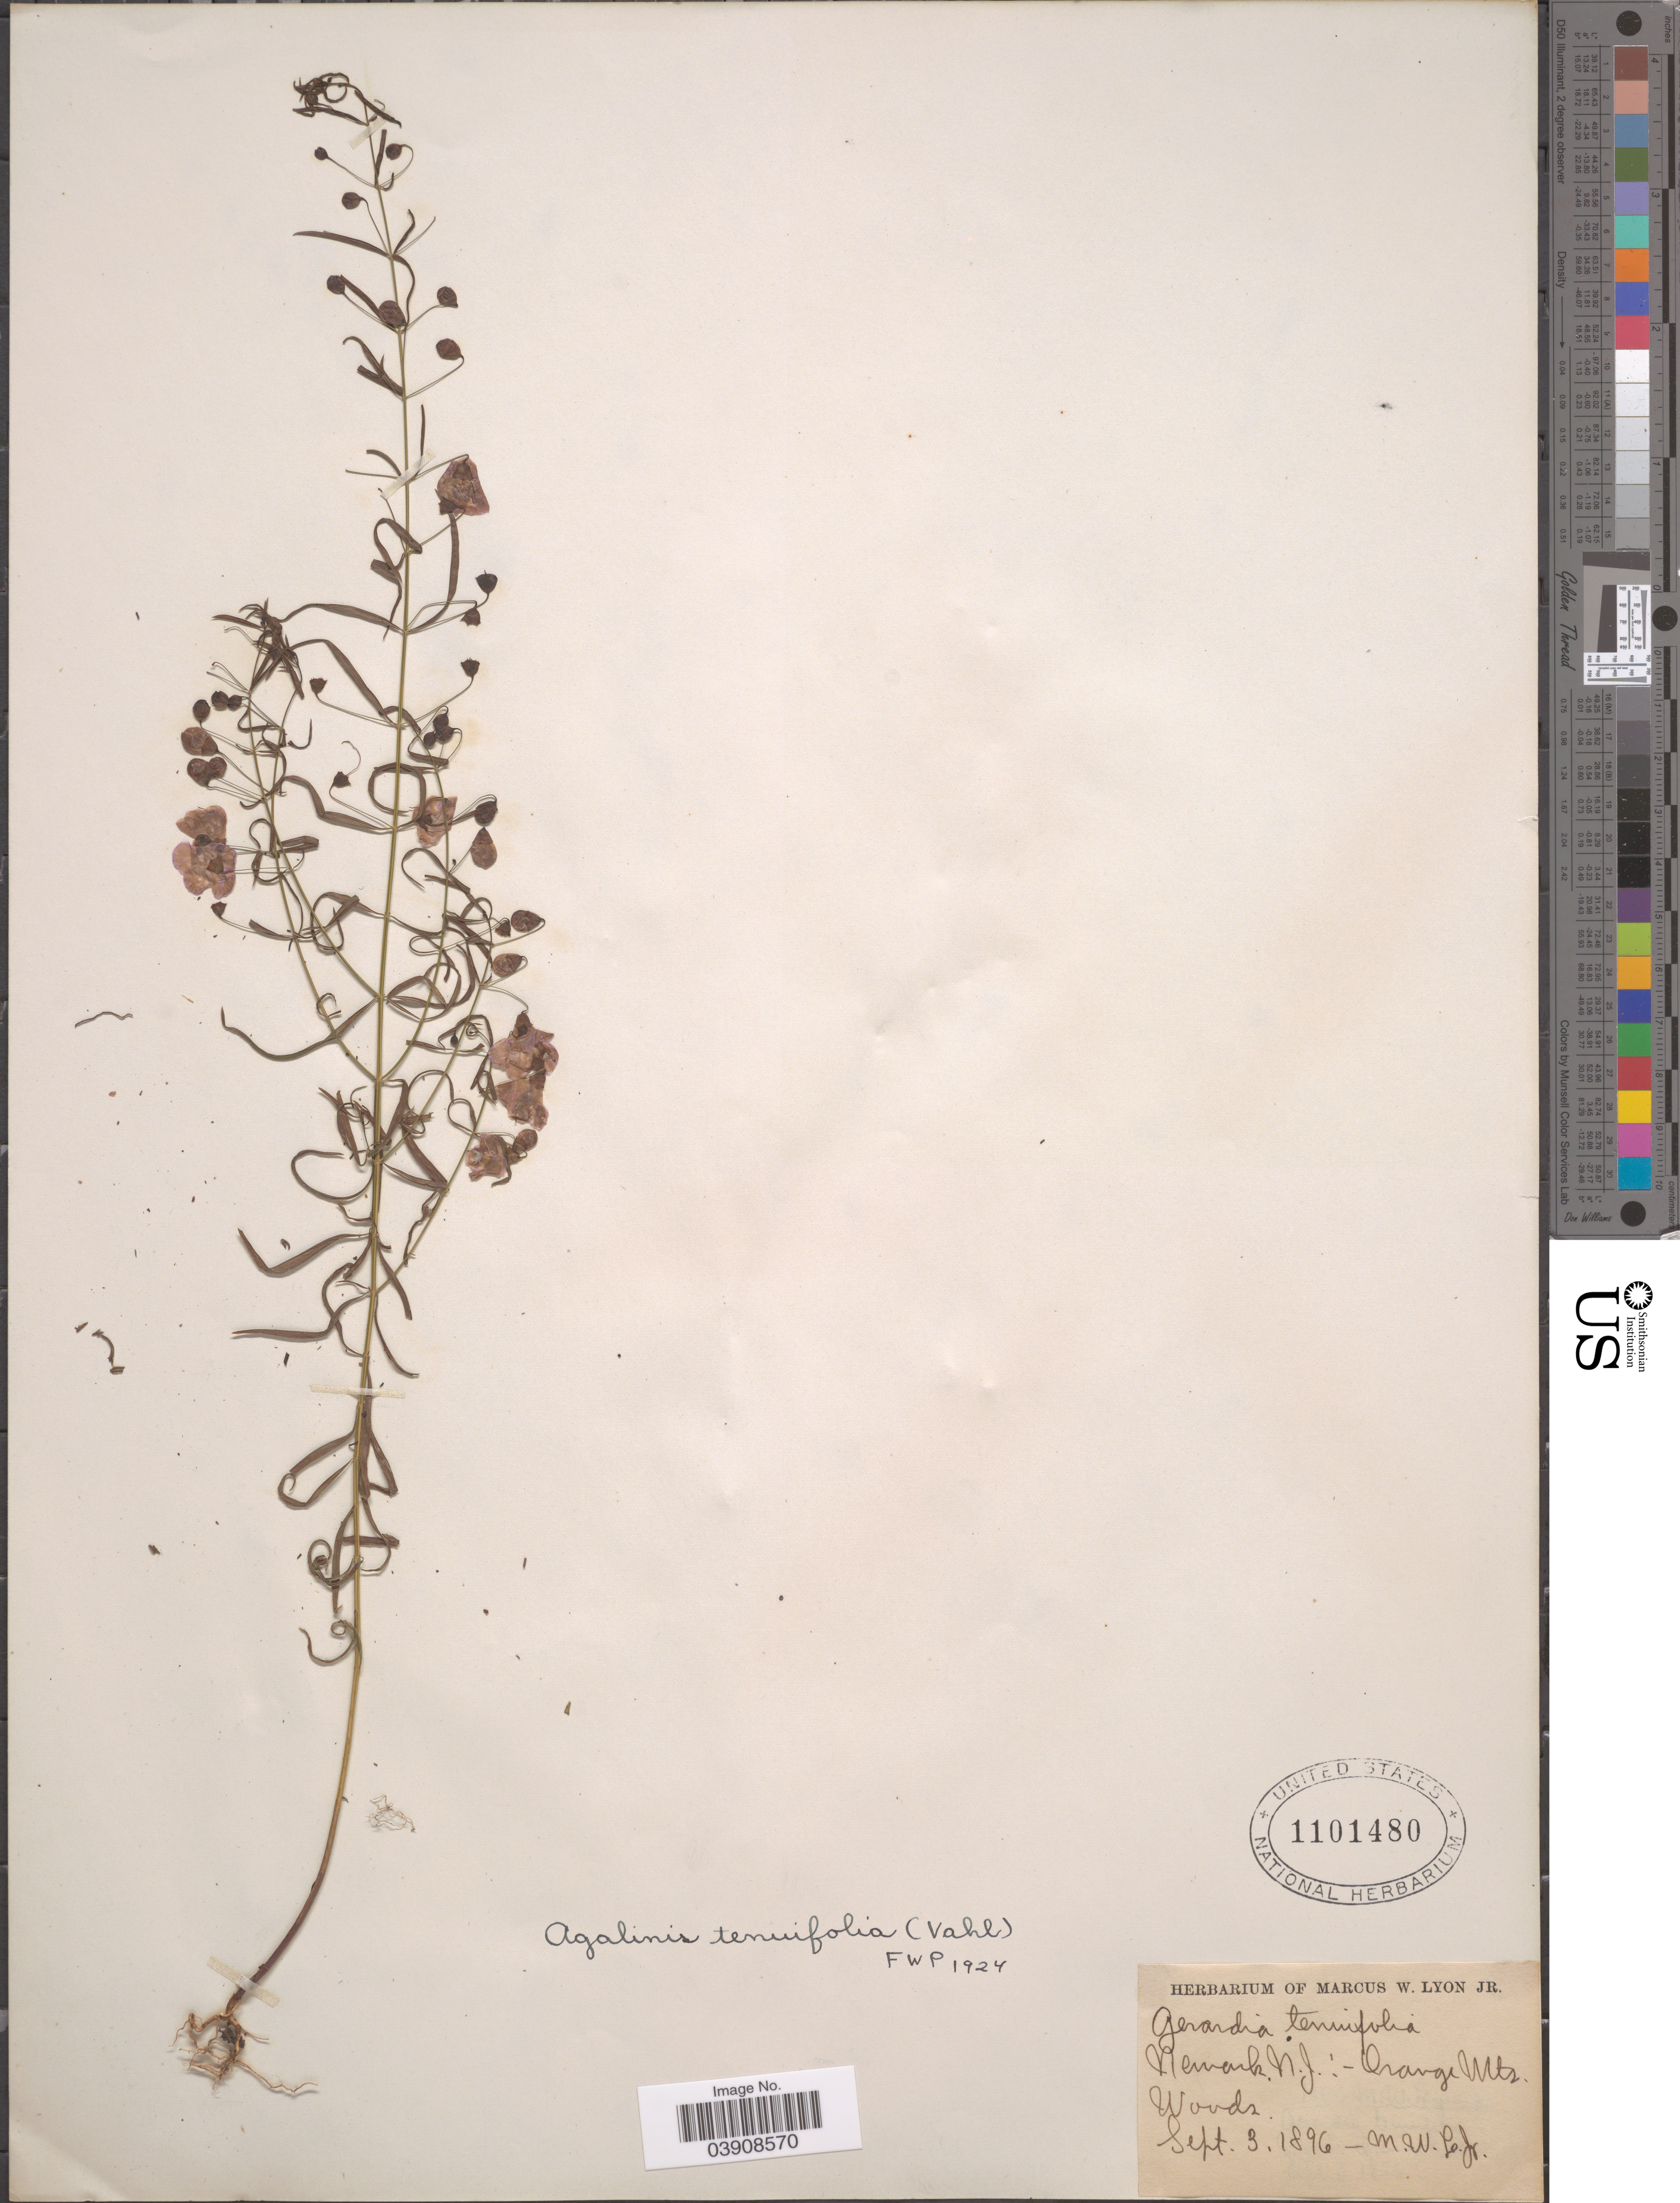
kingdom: Plantae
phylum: Tracheophyta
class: Magnoliopsida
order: Lamiales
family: Orobanchaceae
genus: Agalinis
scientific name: Agalinis tenuifolia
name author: (Vahl) Raf.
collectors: M. W. Lyon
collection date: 1896-09-03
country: United States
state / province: New Jersey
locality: Newark;- Orange Mts.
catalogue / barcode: US 1101480